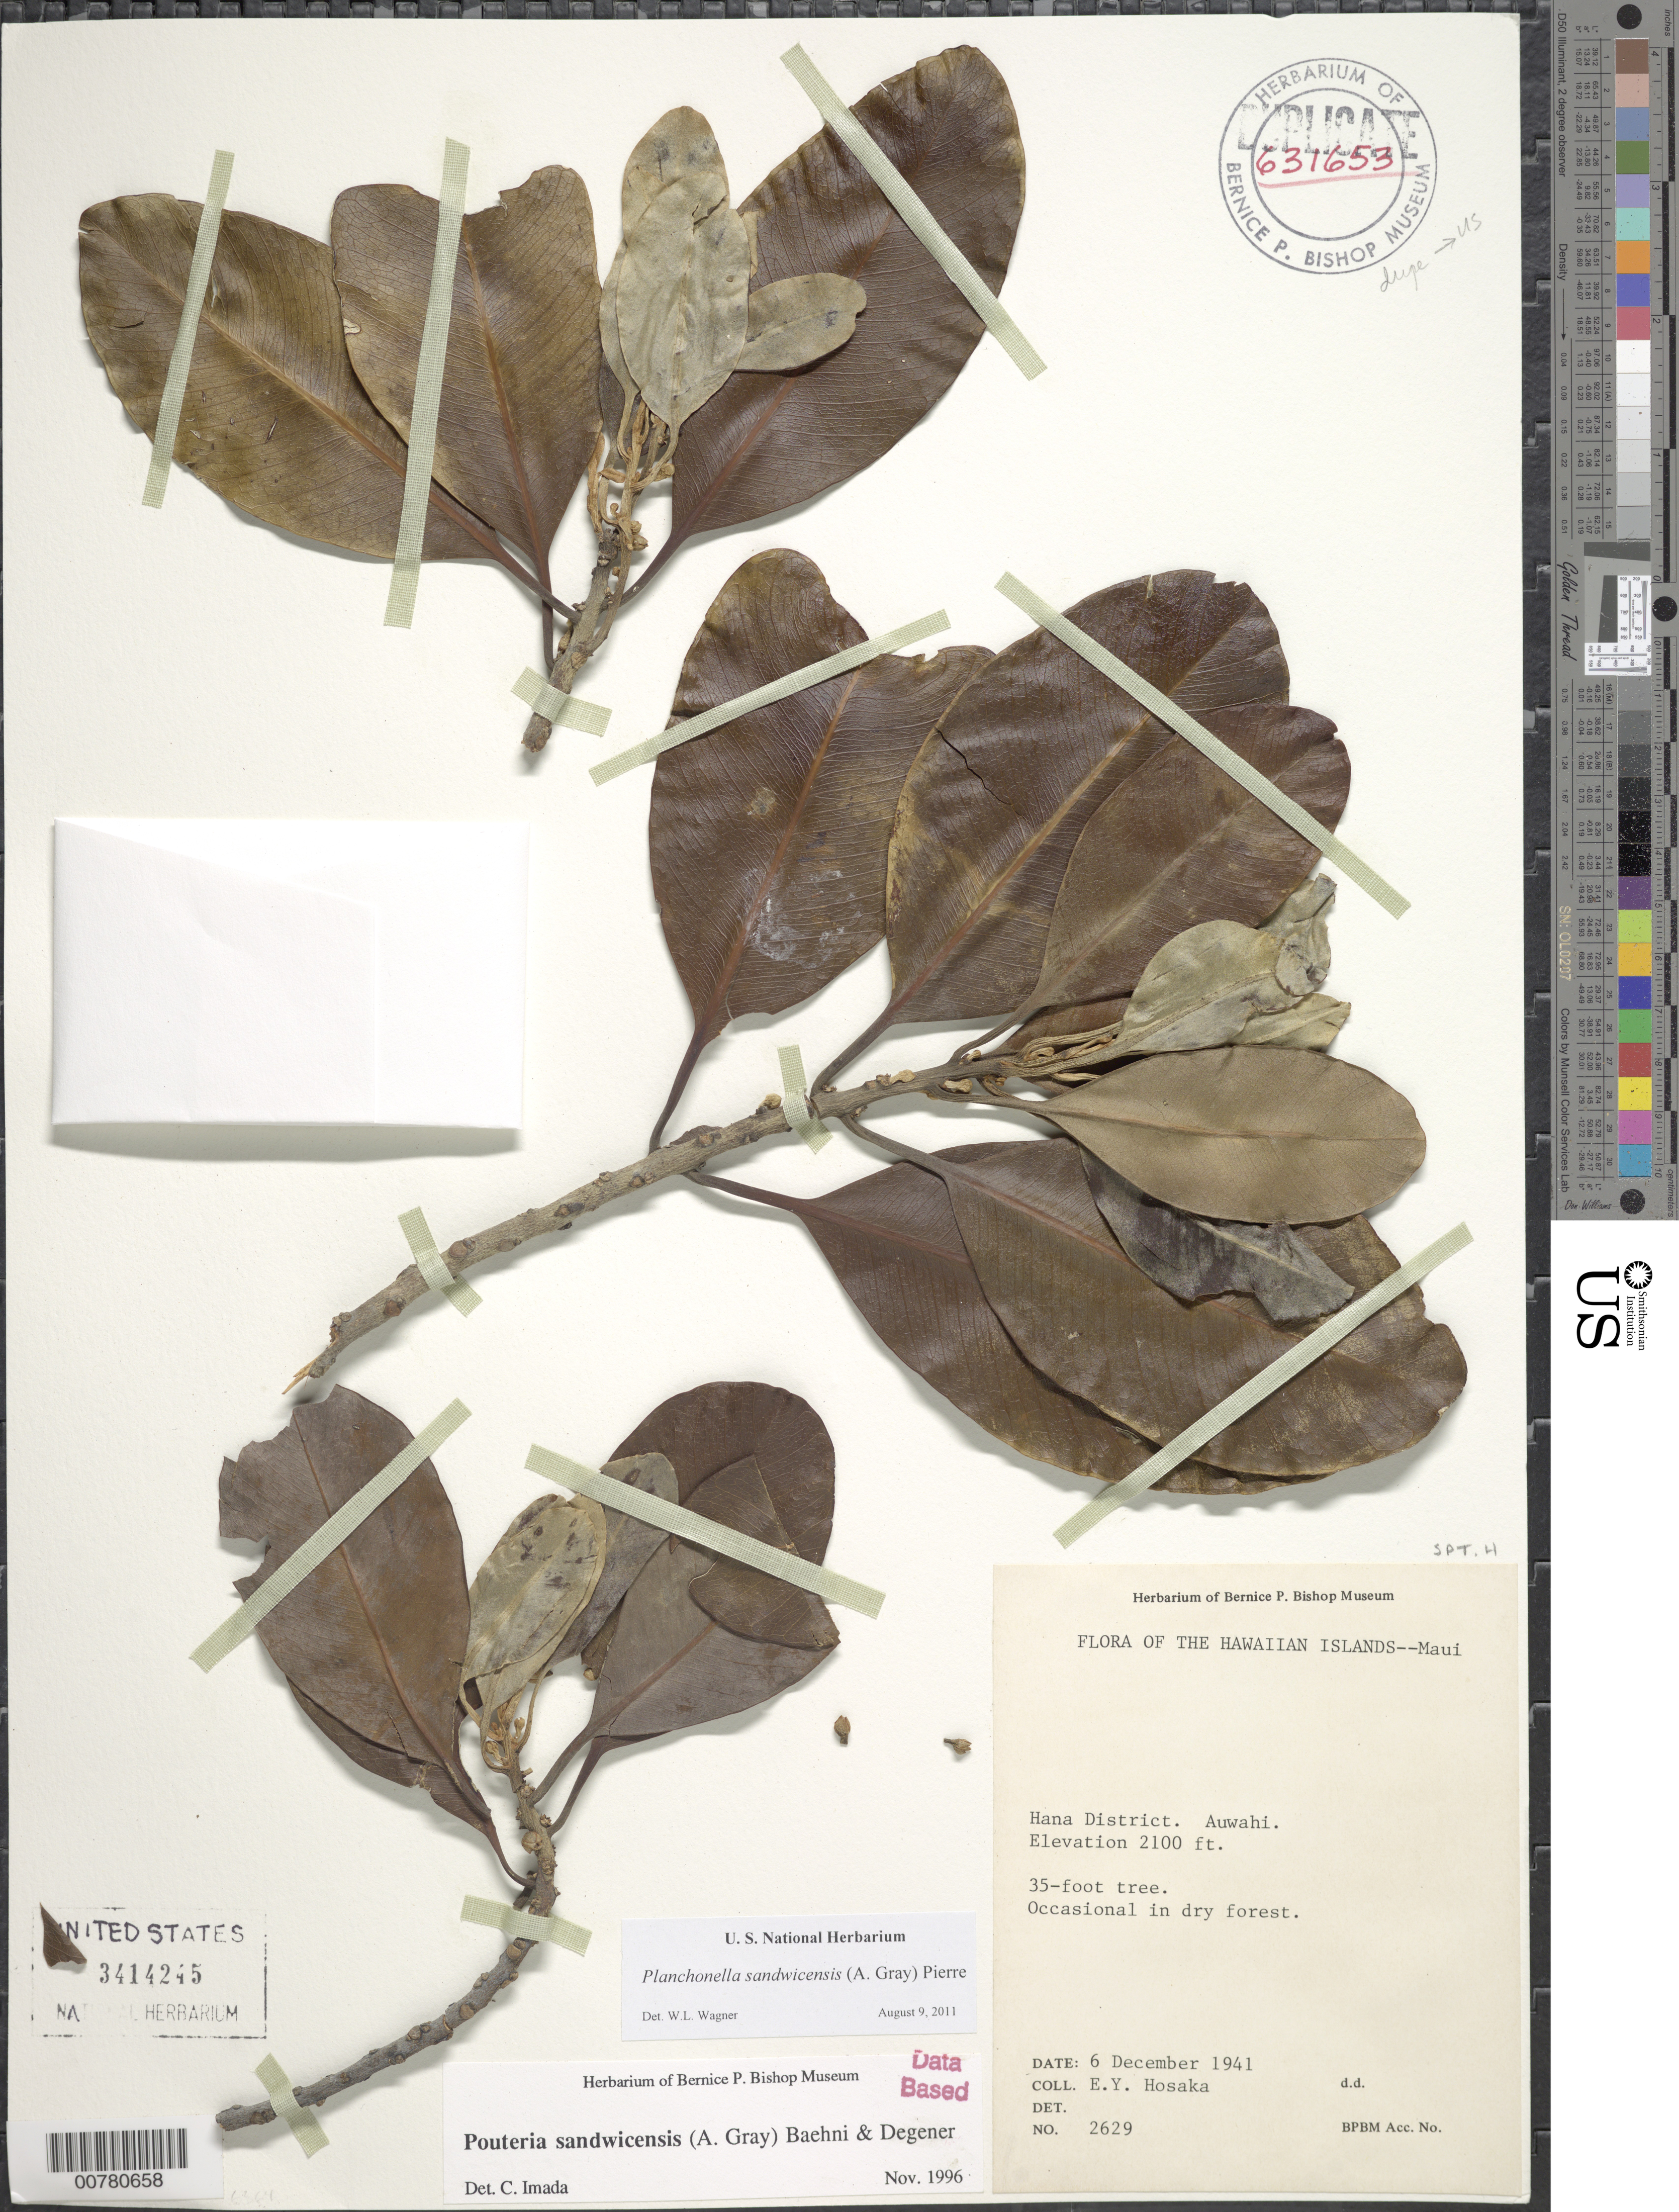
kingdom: Plantae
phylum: Tracheophyta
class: Magnoliopsida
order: Ericales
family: Sapotaceae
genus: Planchonella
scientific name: Planchonella spathulata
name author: (Hillebr.) Pierre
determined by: Wagner, W. L., (BOT), Smithsonian Institution - National Museum of Natural History (UNITED STATES)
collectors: E. Y. Hosaka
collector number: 2629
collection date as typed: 6 Dec 1941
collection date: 1941-12-06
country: United States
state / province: Hawaii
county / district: Maui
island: Maui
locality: Hamakua District, Auwahi.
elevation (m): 640.1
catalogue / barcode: US 3414245